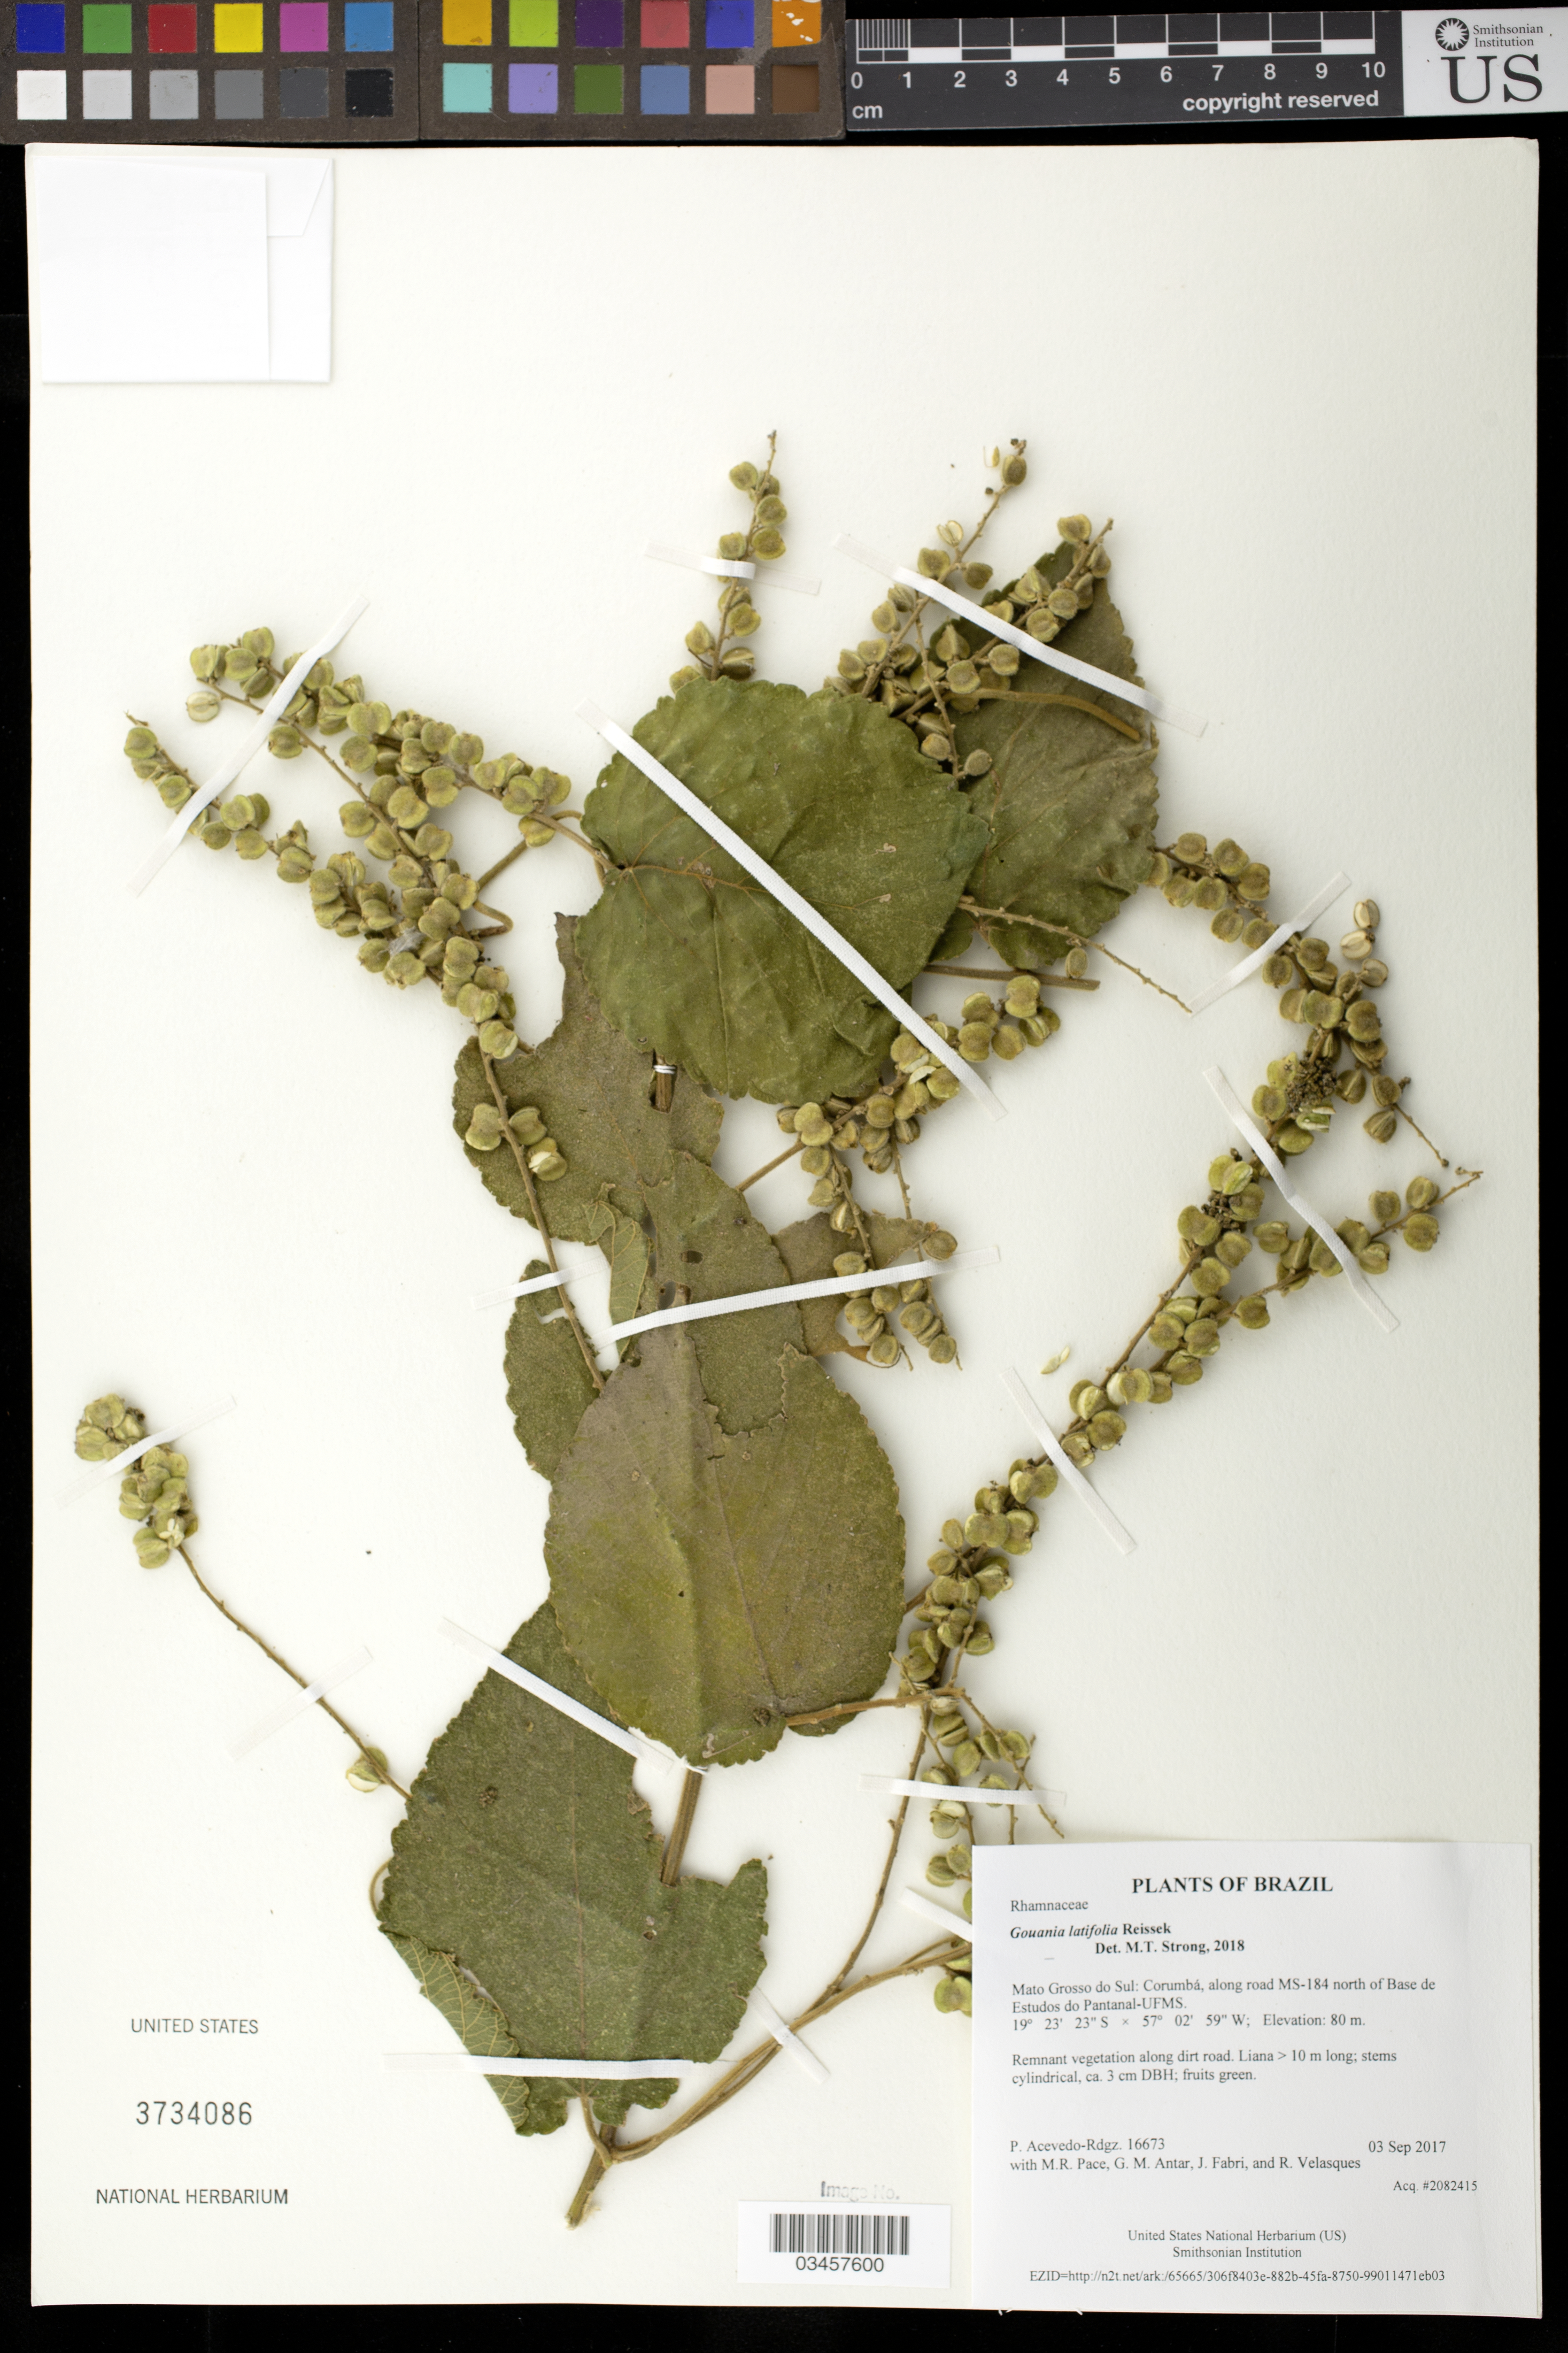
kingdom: Plantae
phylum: Tracheophyta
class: Magnoliopsida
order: Rosales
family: Rhamnaceae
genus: Gouania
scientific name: Gouania latifolia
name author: Reissek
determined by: Strong, Mark T., (BOT), Smithsonian Institution - National Museum of Natural History (UNITED STATES)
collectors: P. Acevedo-Rodr., M. R. Pace, G. M. Antar, J. Fabri & R. Velasques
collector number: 16673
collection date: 2017-09-03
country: Brazil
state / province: Mato Grosso do Sul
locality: Corumbá, along road MS-184 north of Base de Estudos do Pantanal-UFMS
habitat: Remnant vegetation along dirt road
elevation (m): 80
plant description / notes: US, NY, MO, K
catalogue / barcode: US 3734086